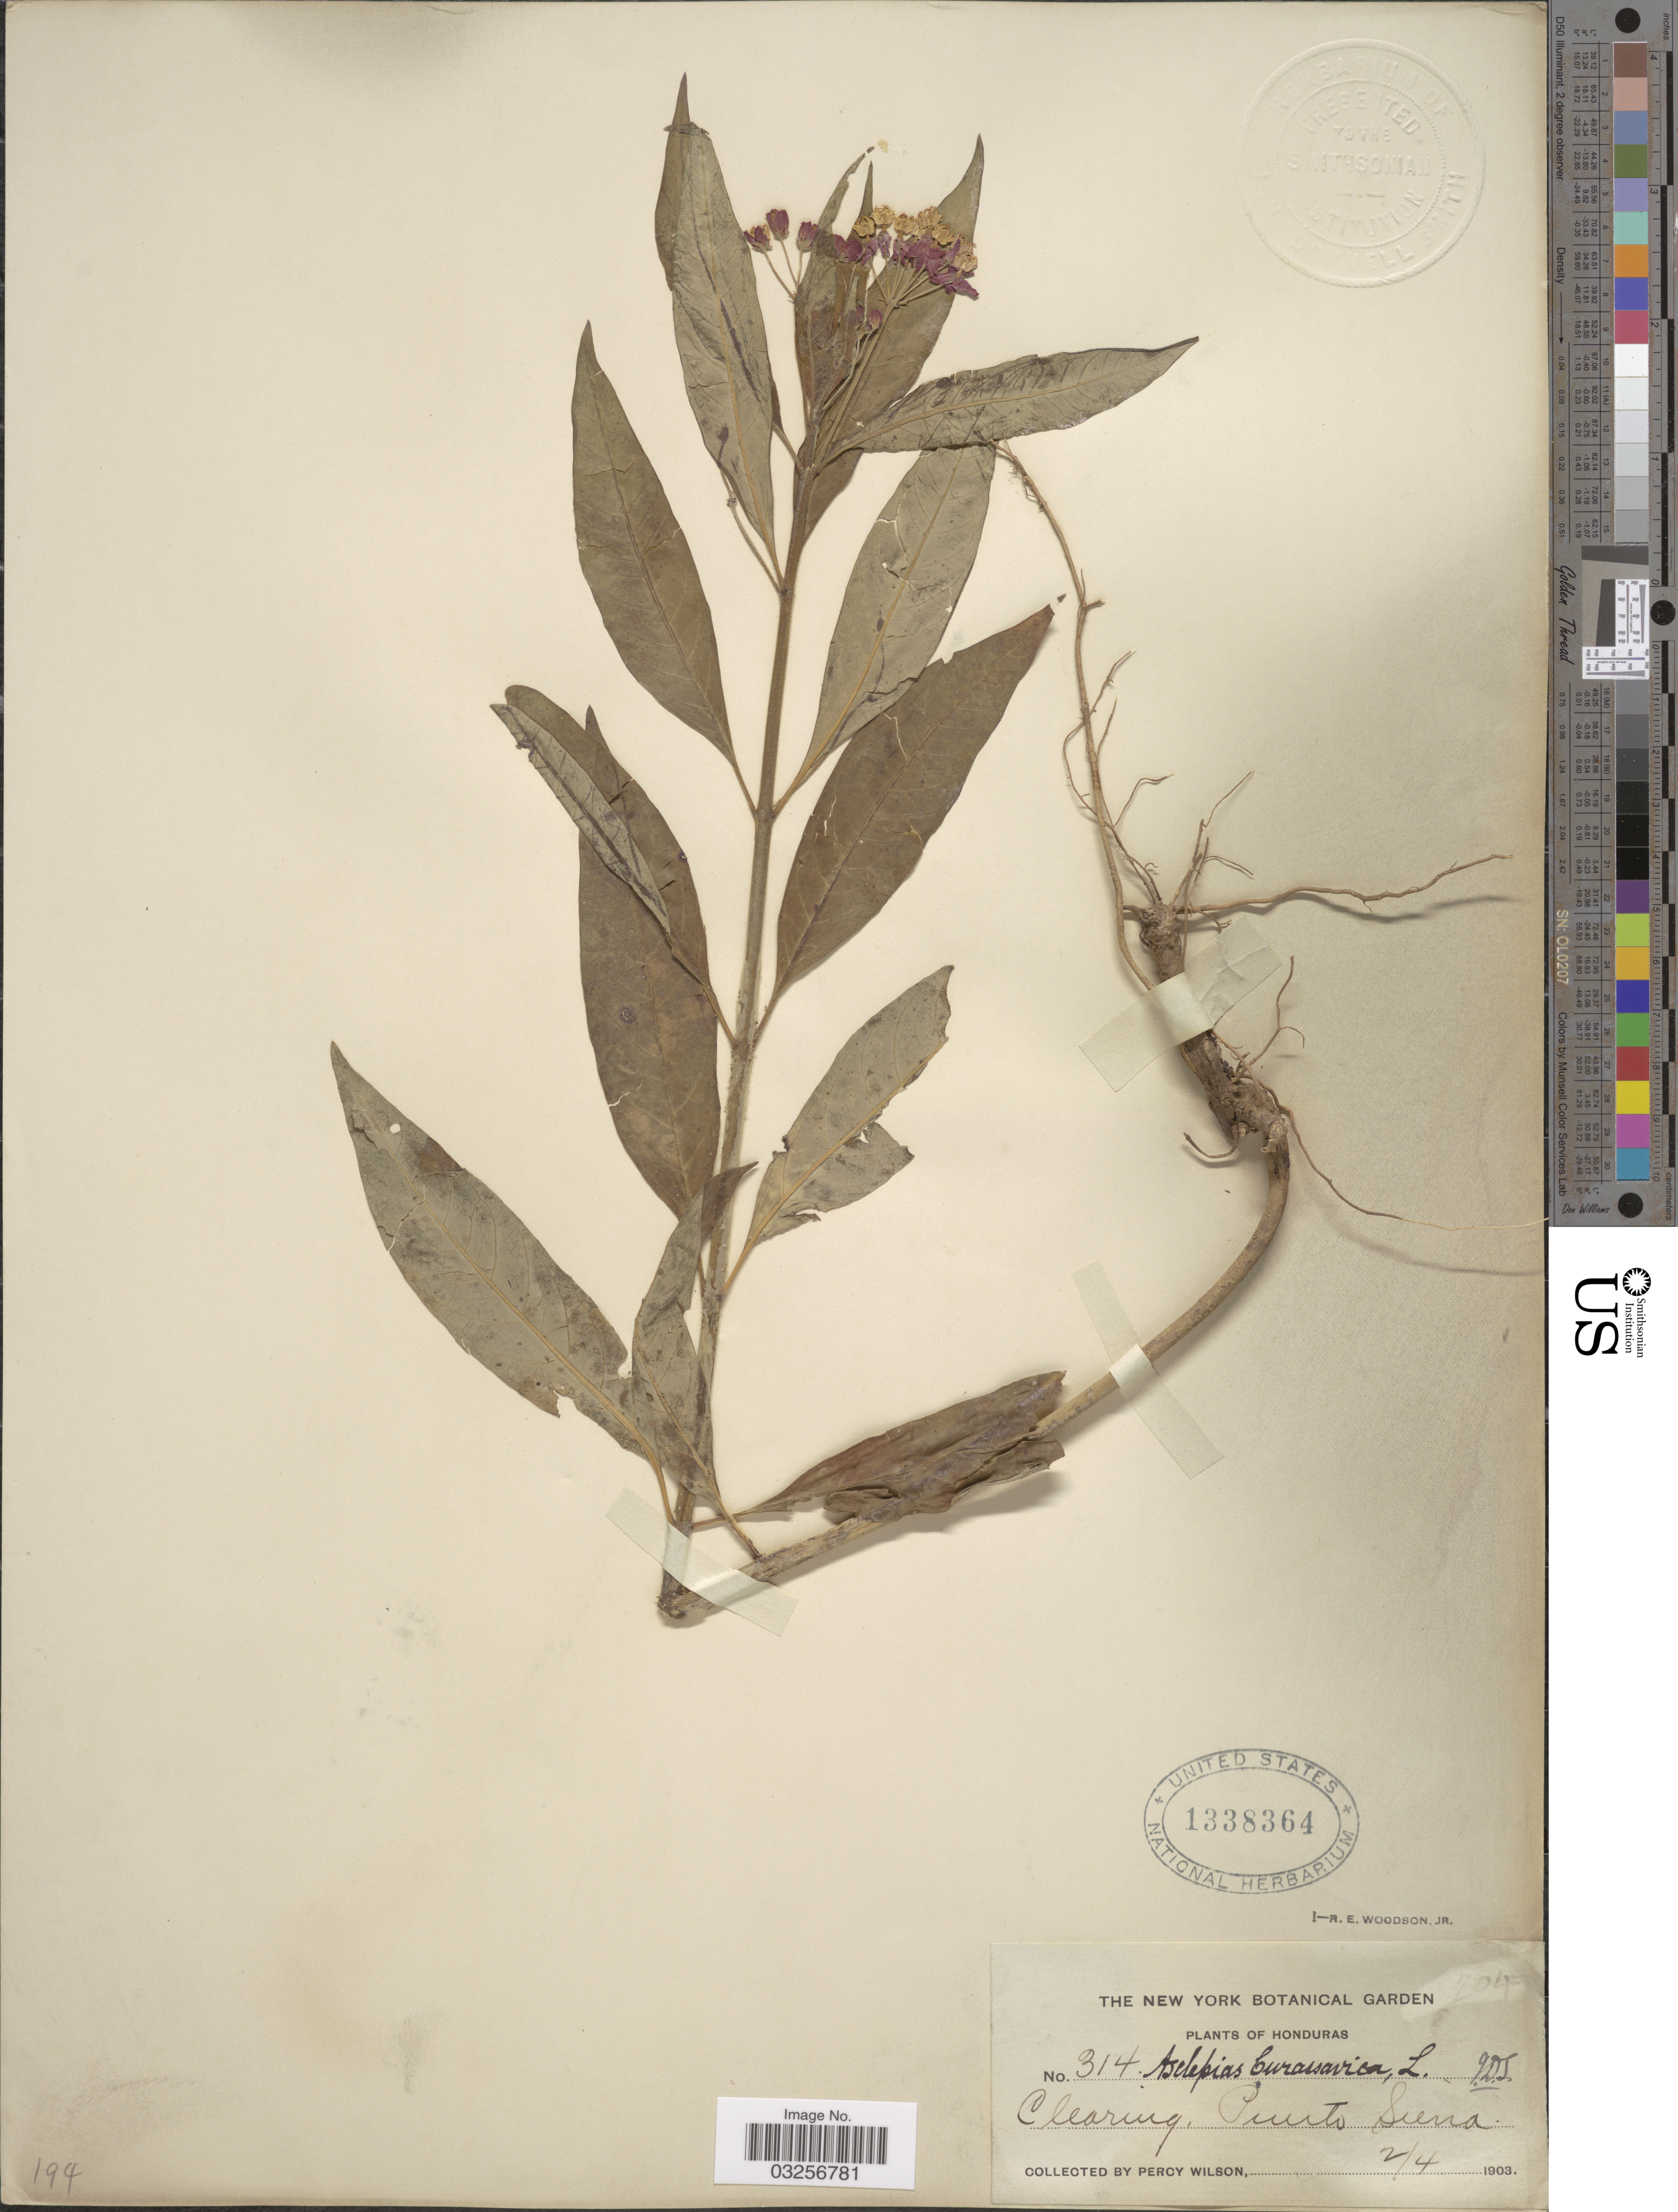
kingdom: Plantae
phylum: Tracheophyta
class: Magnoliopsida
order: Gentianales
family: Apocynaceae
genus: Asclepias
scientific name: Asclepias curassavica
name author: L.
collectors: P. Wilson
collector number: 314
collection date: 1903-04-02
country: Honduras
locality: Clearing, Puerto Sierra.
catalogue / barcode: US 1338364